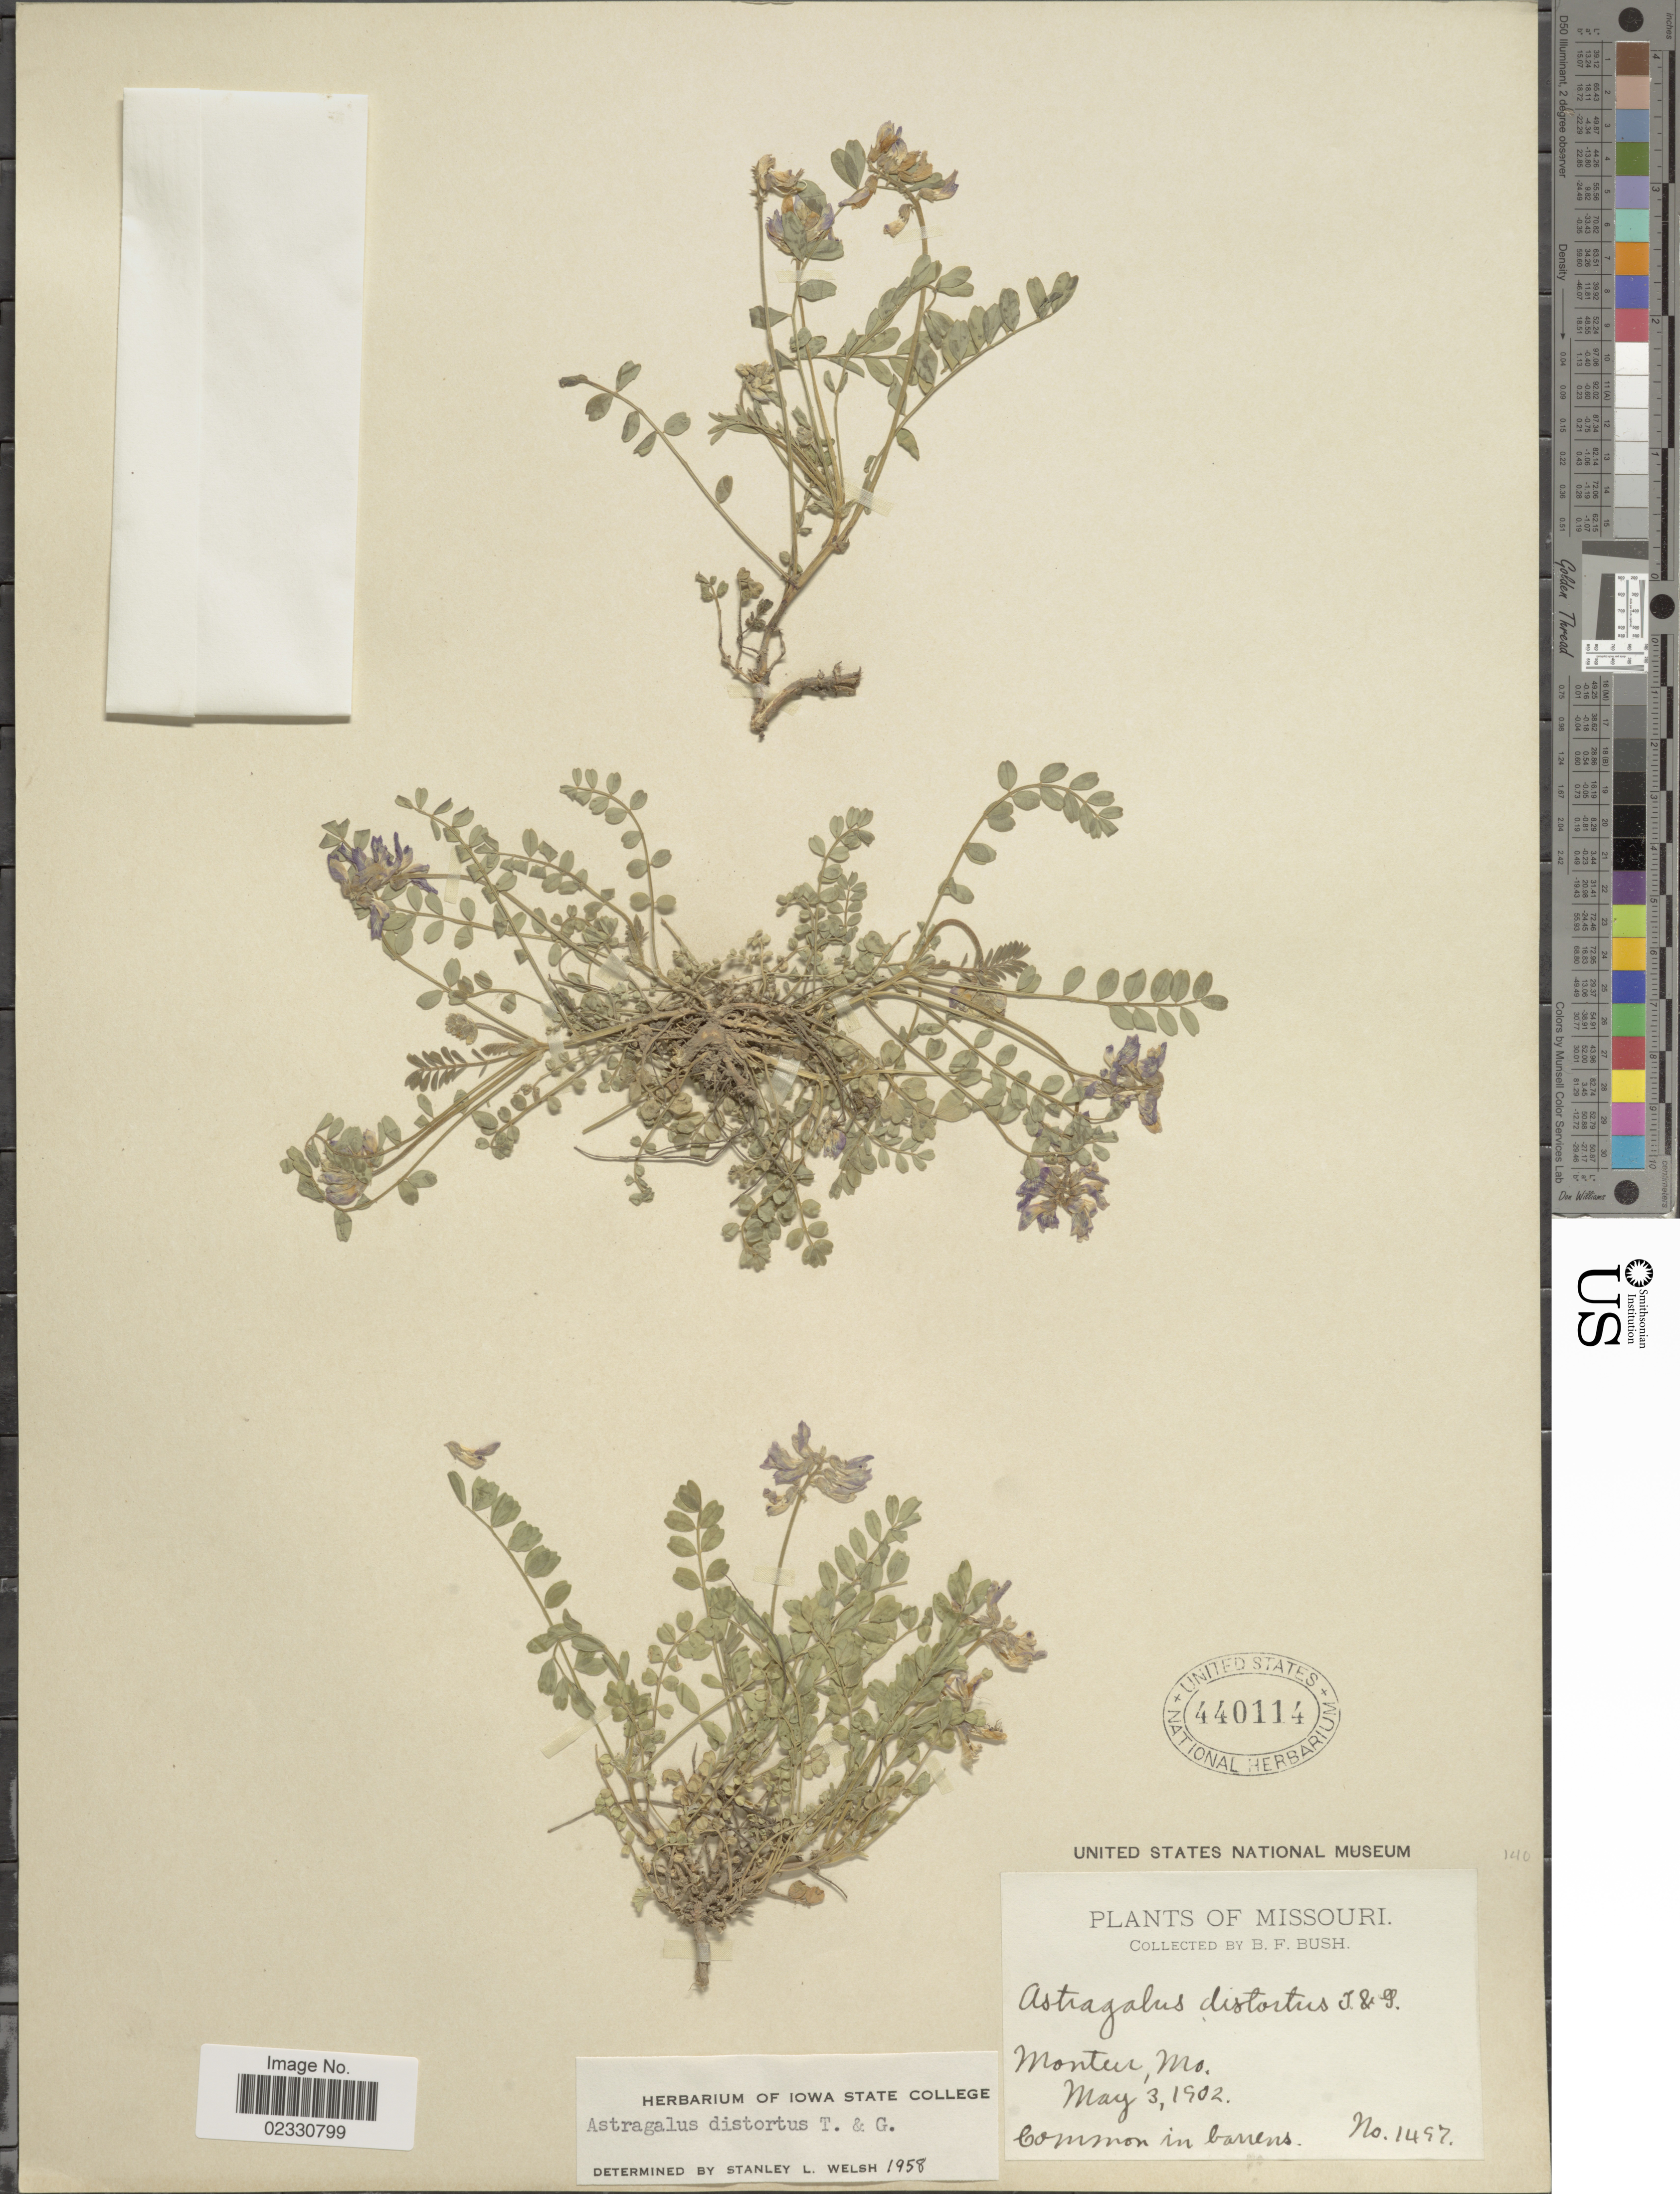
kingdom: Plantae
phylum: Tracheophyta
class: Magnoliopsida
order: Fabales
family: Fabaceae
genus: Astragalus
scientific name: Astragalus distortus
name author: Torr. & A. Gray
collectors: B. F. Bush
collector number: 1497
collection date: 1902-05-03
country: United States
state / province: Missouri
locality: Montier, common in barrens.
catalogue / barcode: US 440114